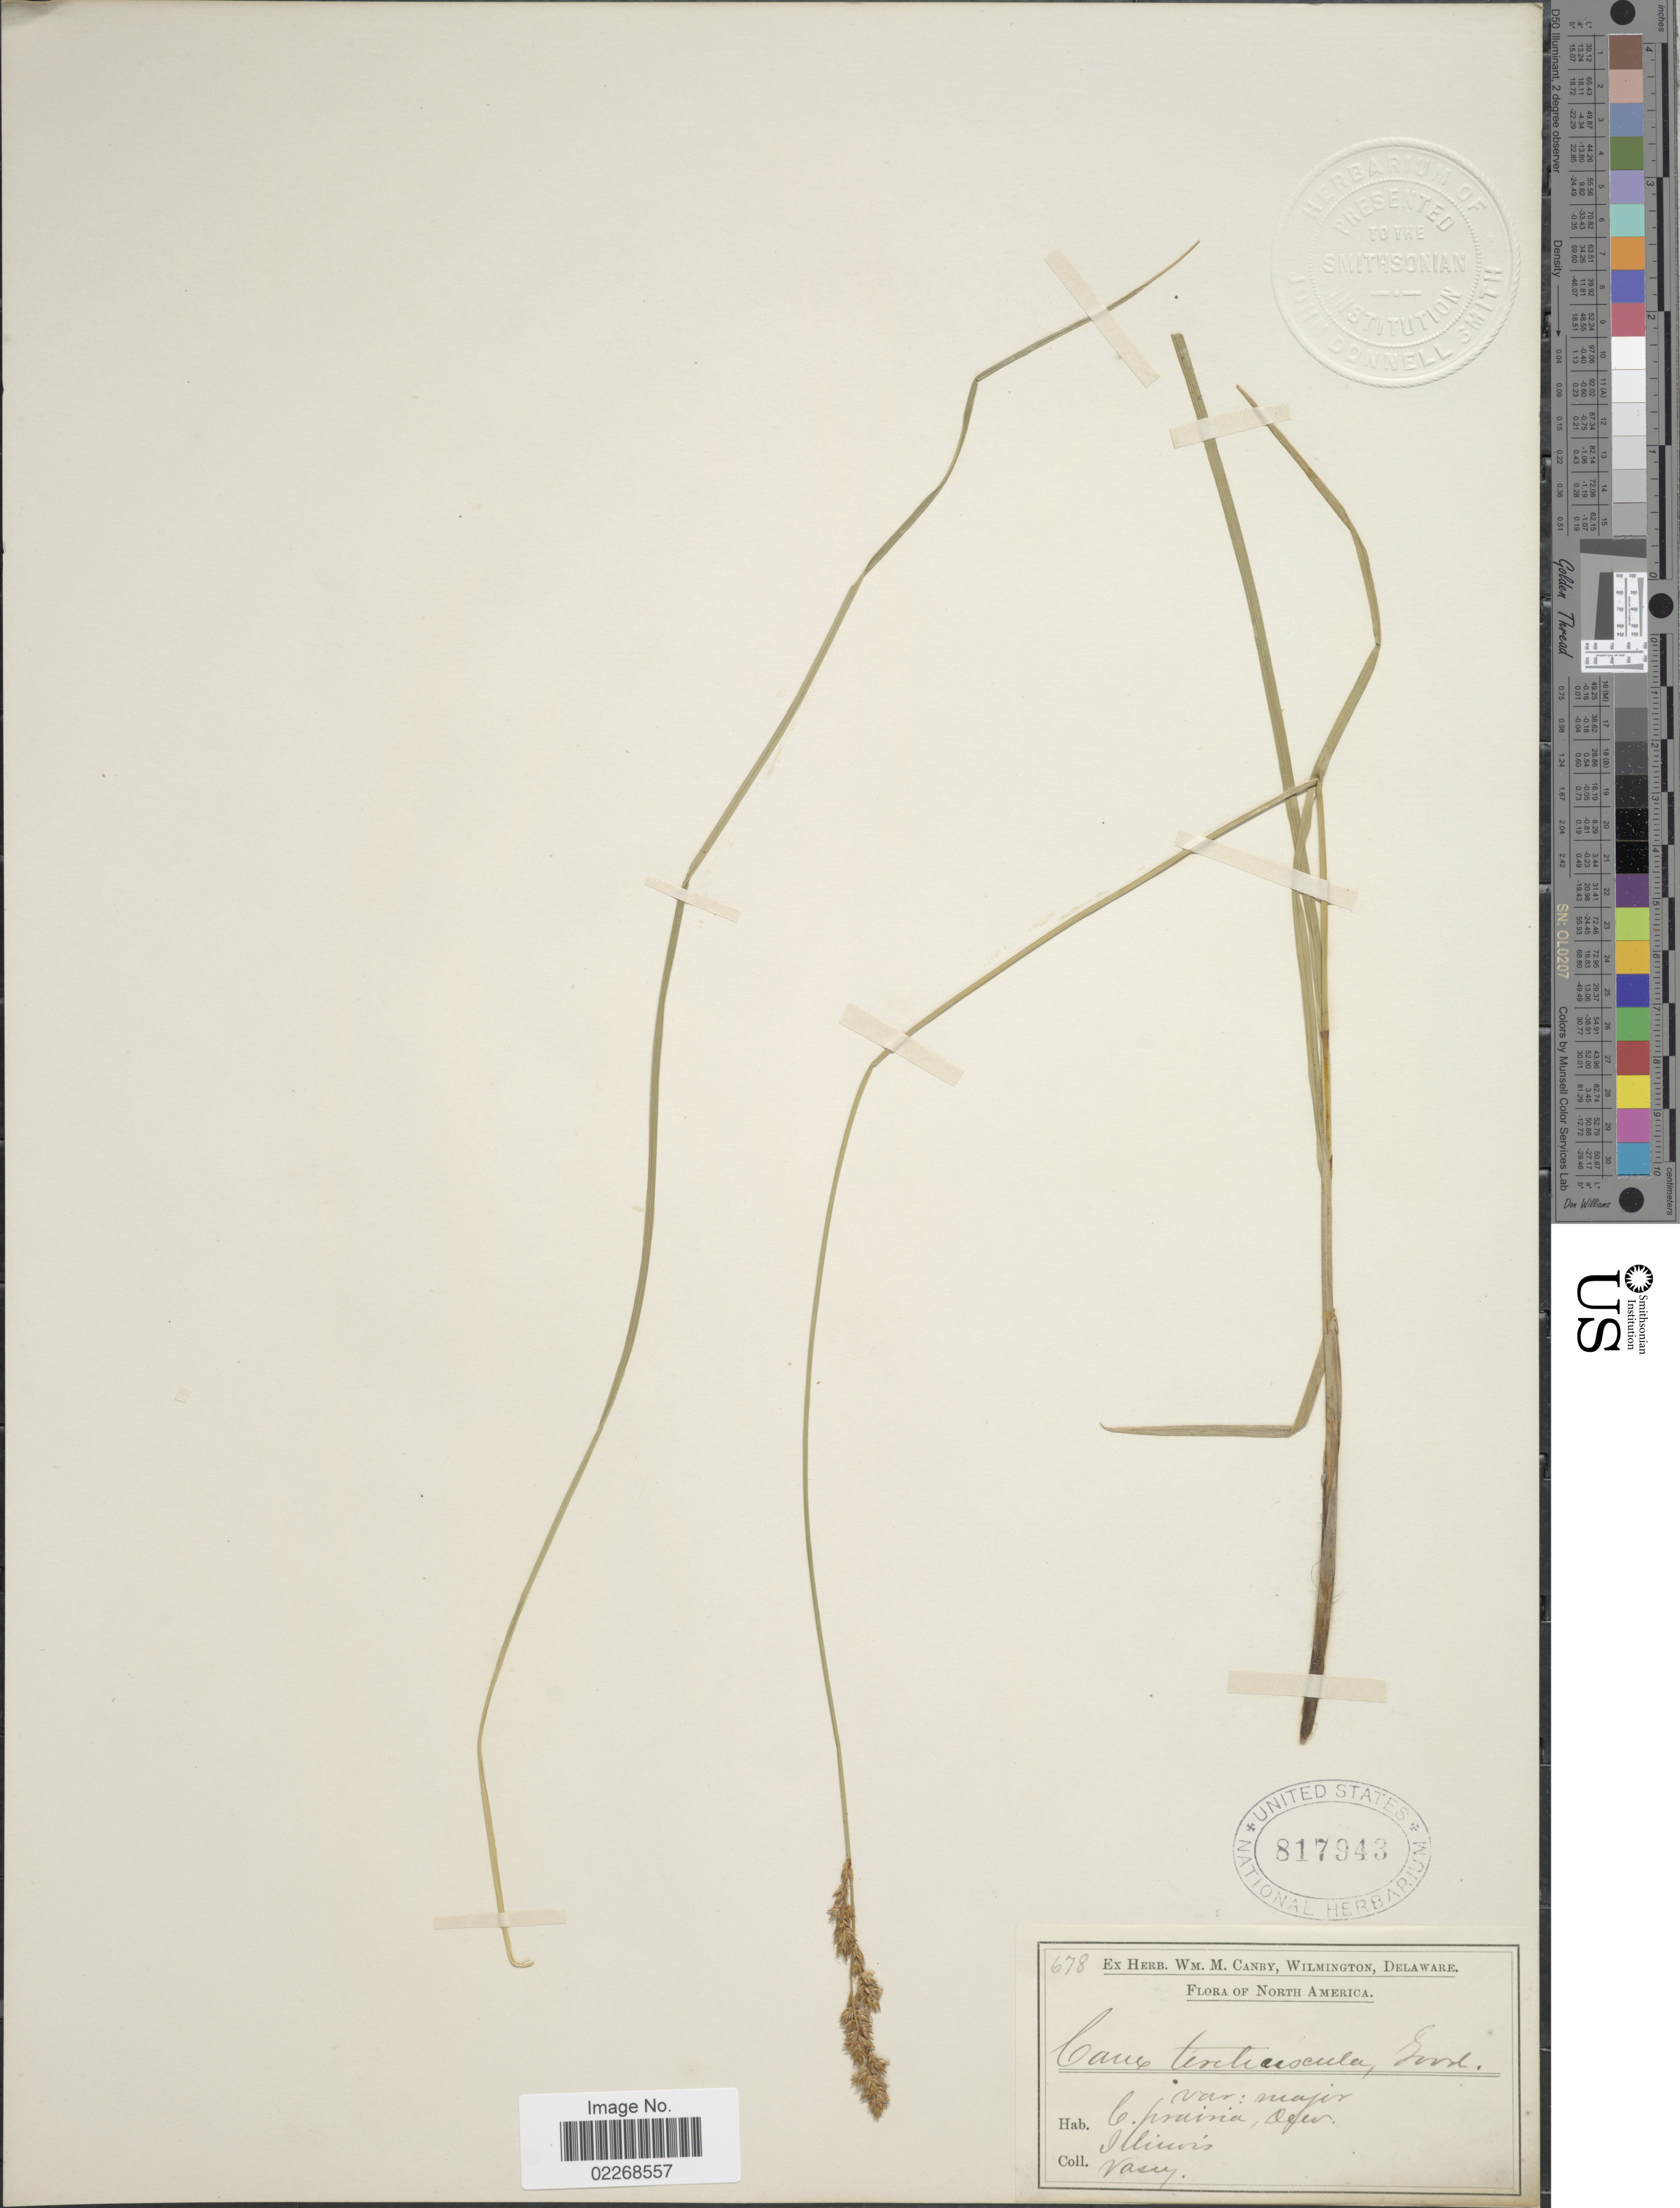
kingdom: Plantae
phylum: Tracheophyta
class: Liliopsida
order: Poales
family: Cyperaceae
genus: Carex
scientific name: Carex diandra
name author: Schrank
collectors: Vasey, --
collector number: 678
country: United States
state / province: Illinois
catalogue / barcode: US 817943